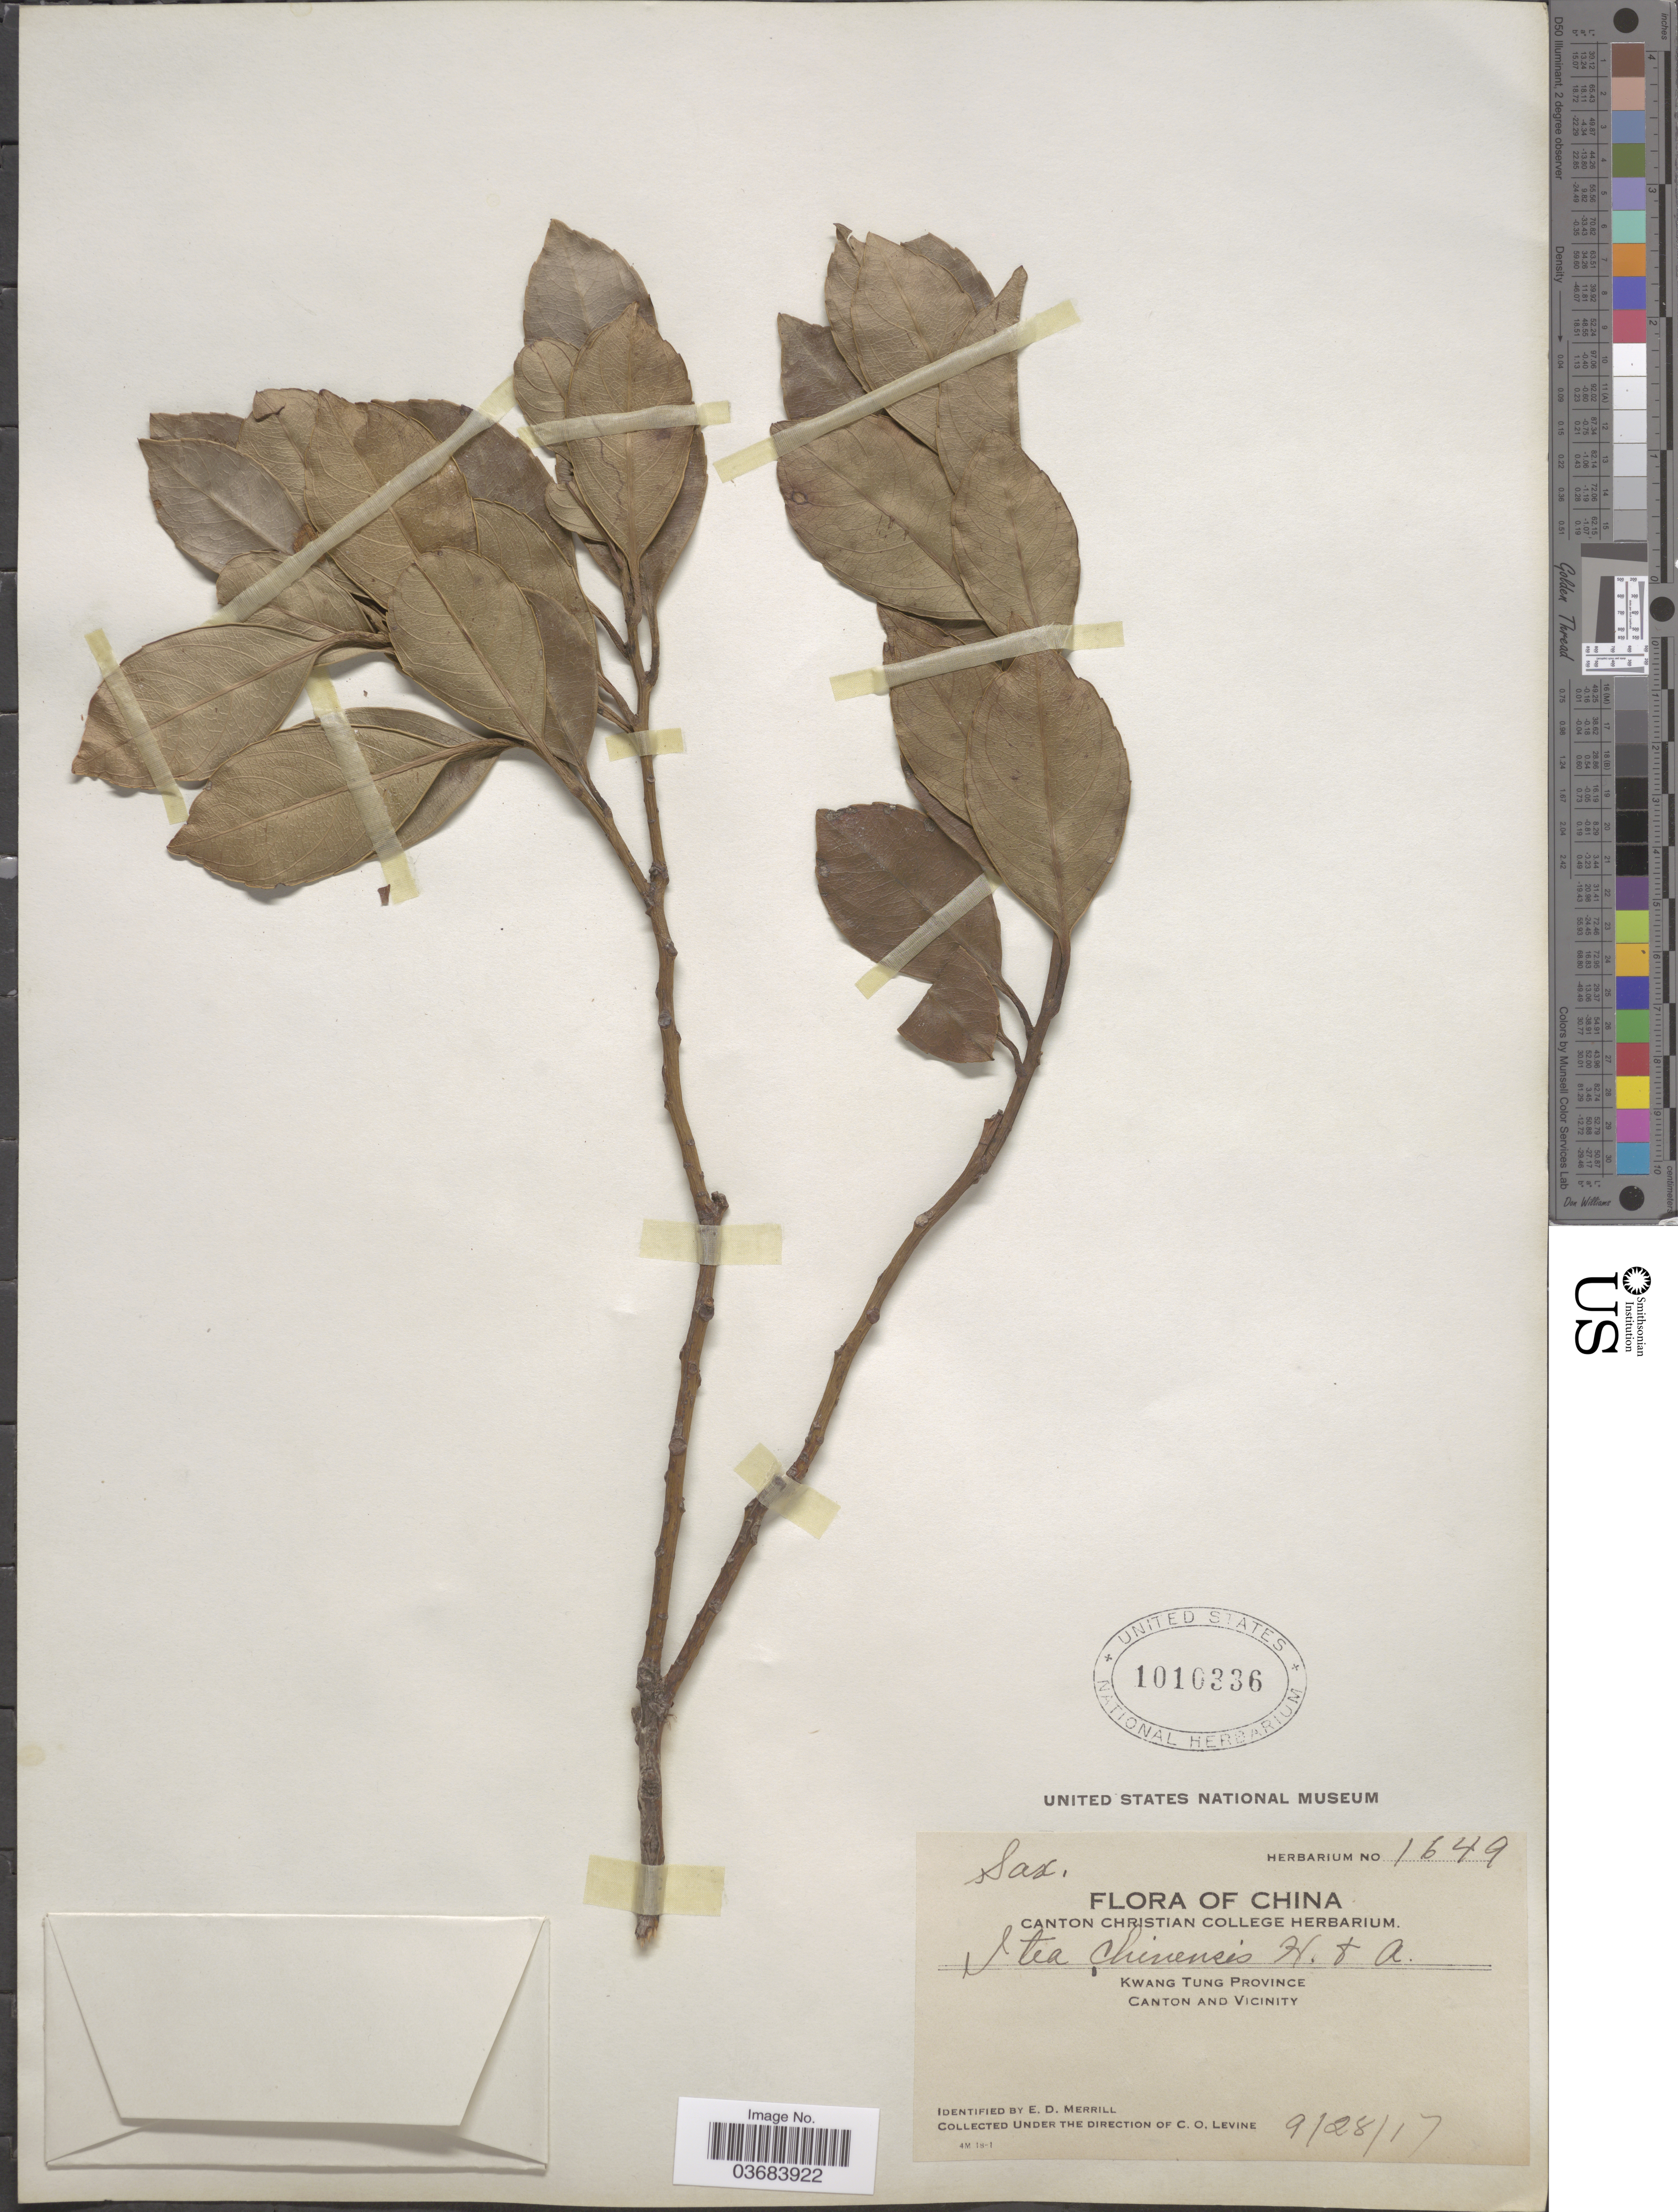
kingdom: Plantae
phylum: Tracheophyta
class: Magnoliopsida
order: Saxifragales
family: Iteaceae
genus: Itea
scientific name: Itea chinensis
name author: W. Hook. & H.J. Arn.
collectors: C. O. Levine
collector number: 1649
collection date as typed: Transcribed d/m/y: 28/9/17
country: China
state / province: Guangdong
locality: Kwang Tung Province. Canton and Vicinity.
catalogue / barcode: US 1010336